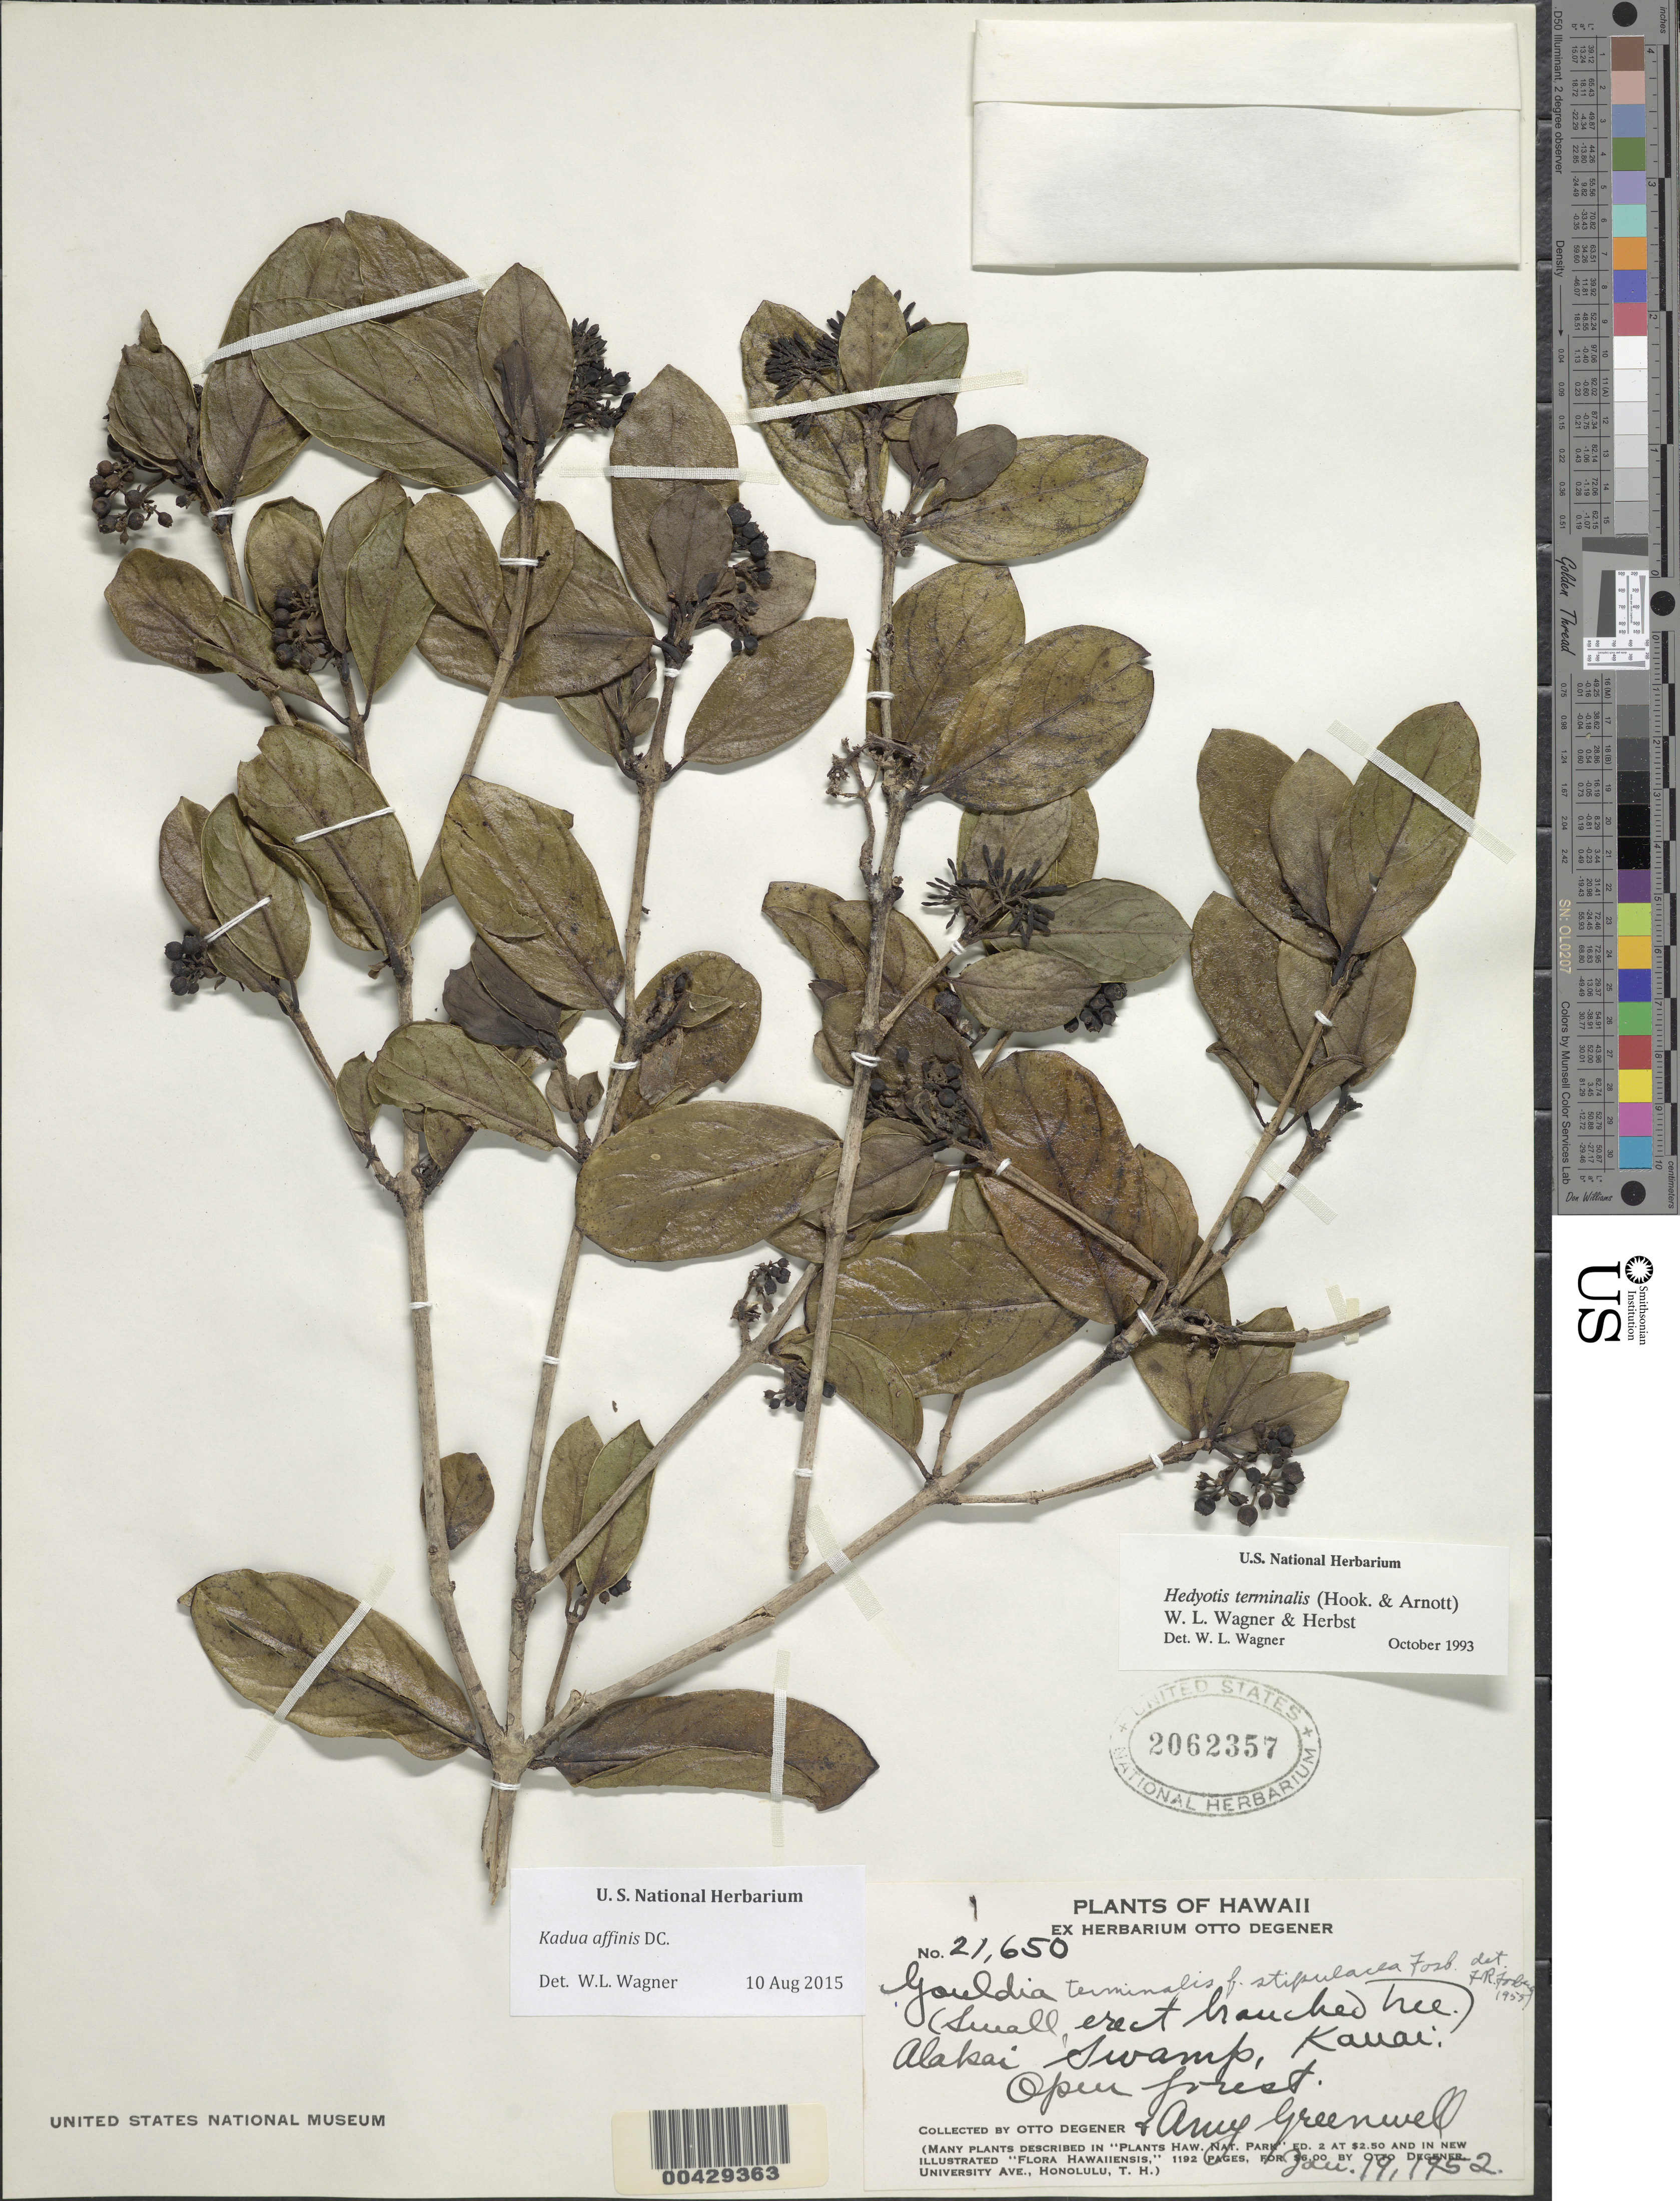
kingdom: Plantae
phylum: Tracheophyta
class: Magnoliopsida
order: Gentianales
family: Rubiaceae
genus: Kadua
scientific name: Kadua affinis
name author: DC.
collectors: O. Degener & A. B. Greenwell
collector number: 21650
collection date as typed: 19 Jan 1952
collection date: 1952-01-19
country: United States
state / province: Hawaii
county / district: Kauai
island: Kaua'i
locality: Alakai Swamp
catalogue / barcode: US 2062357